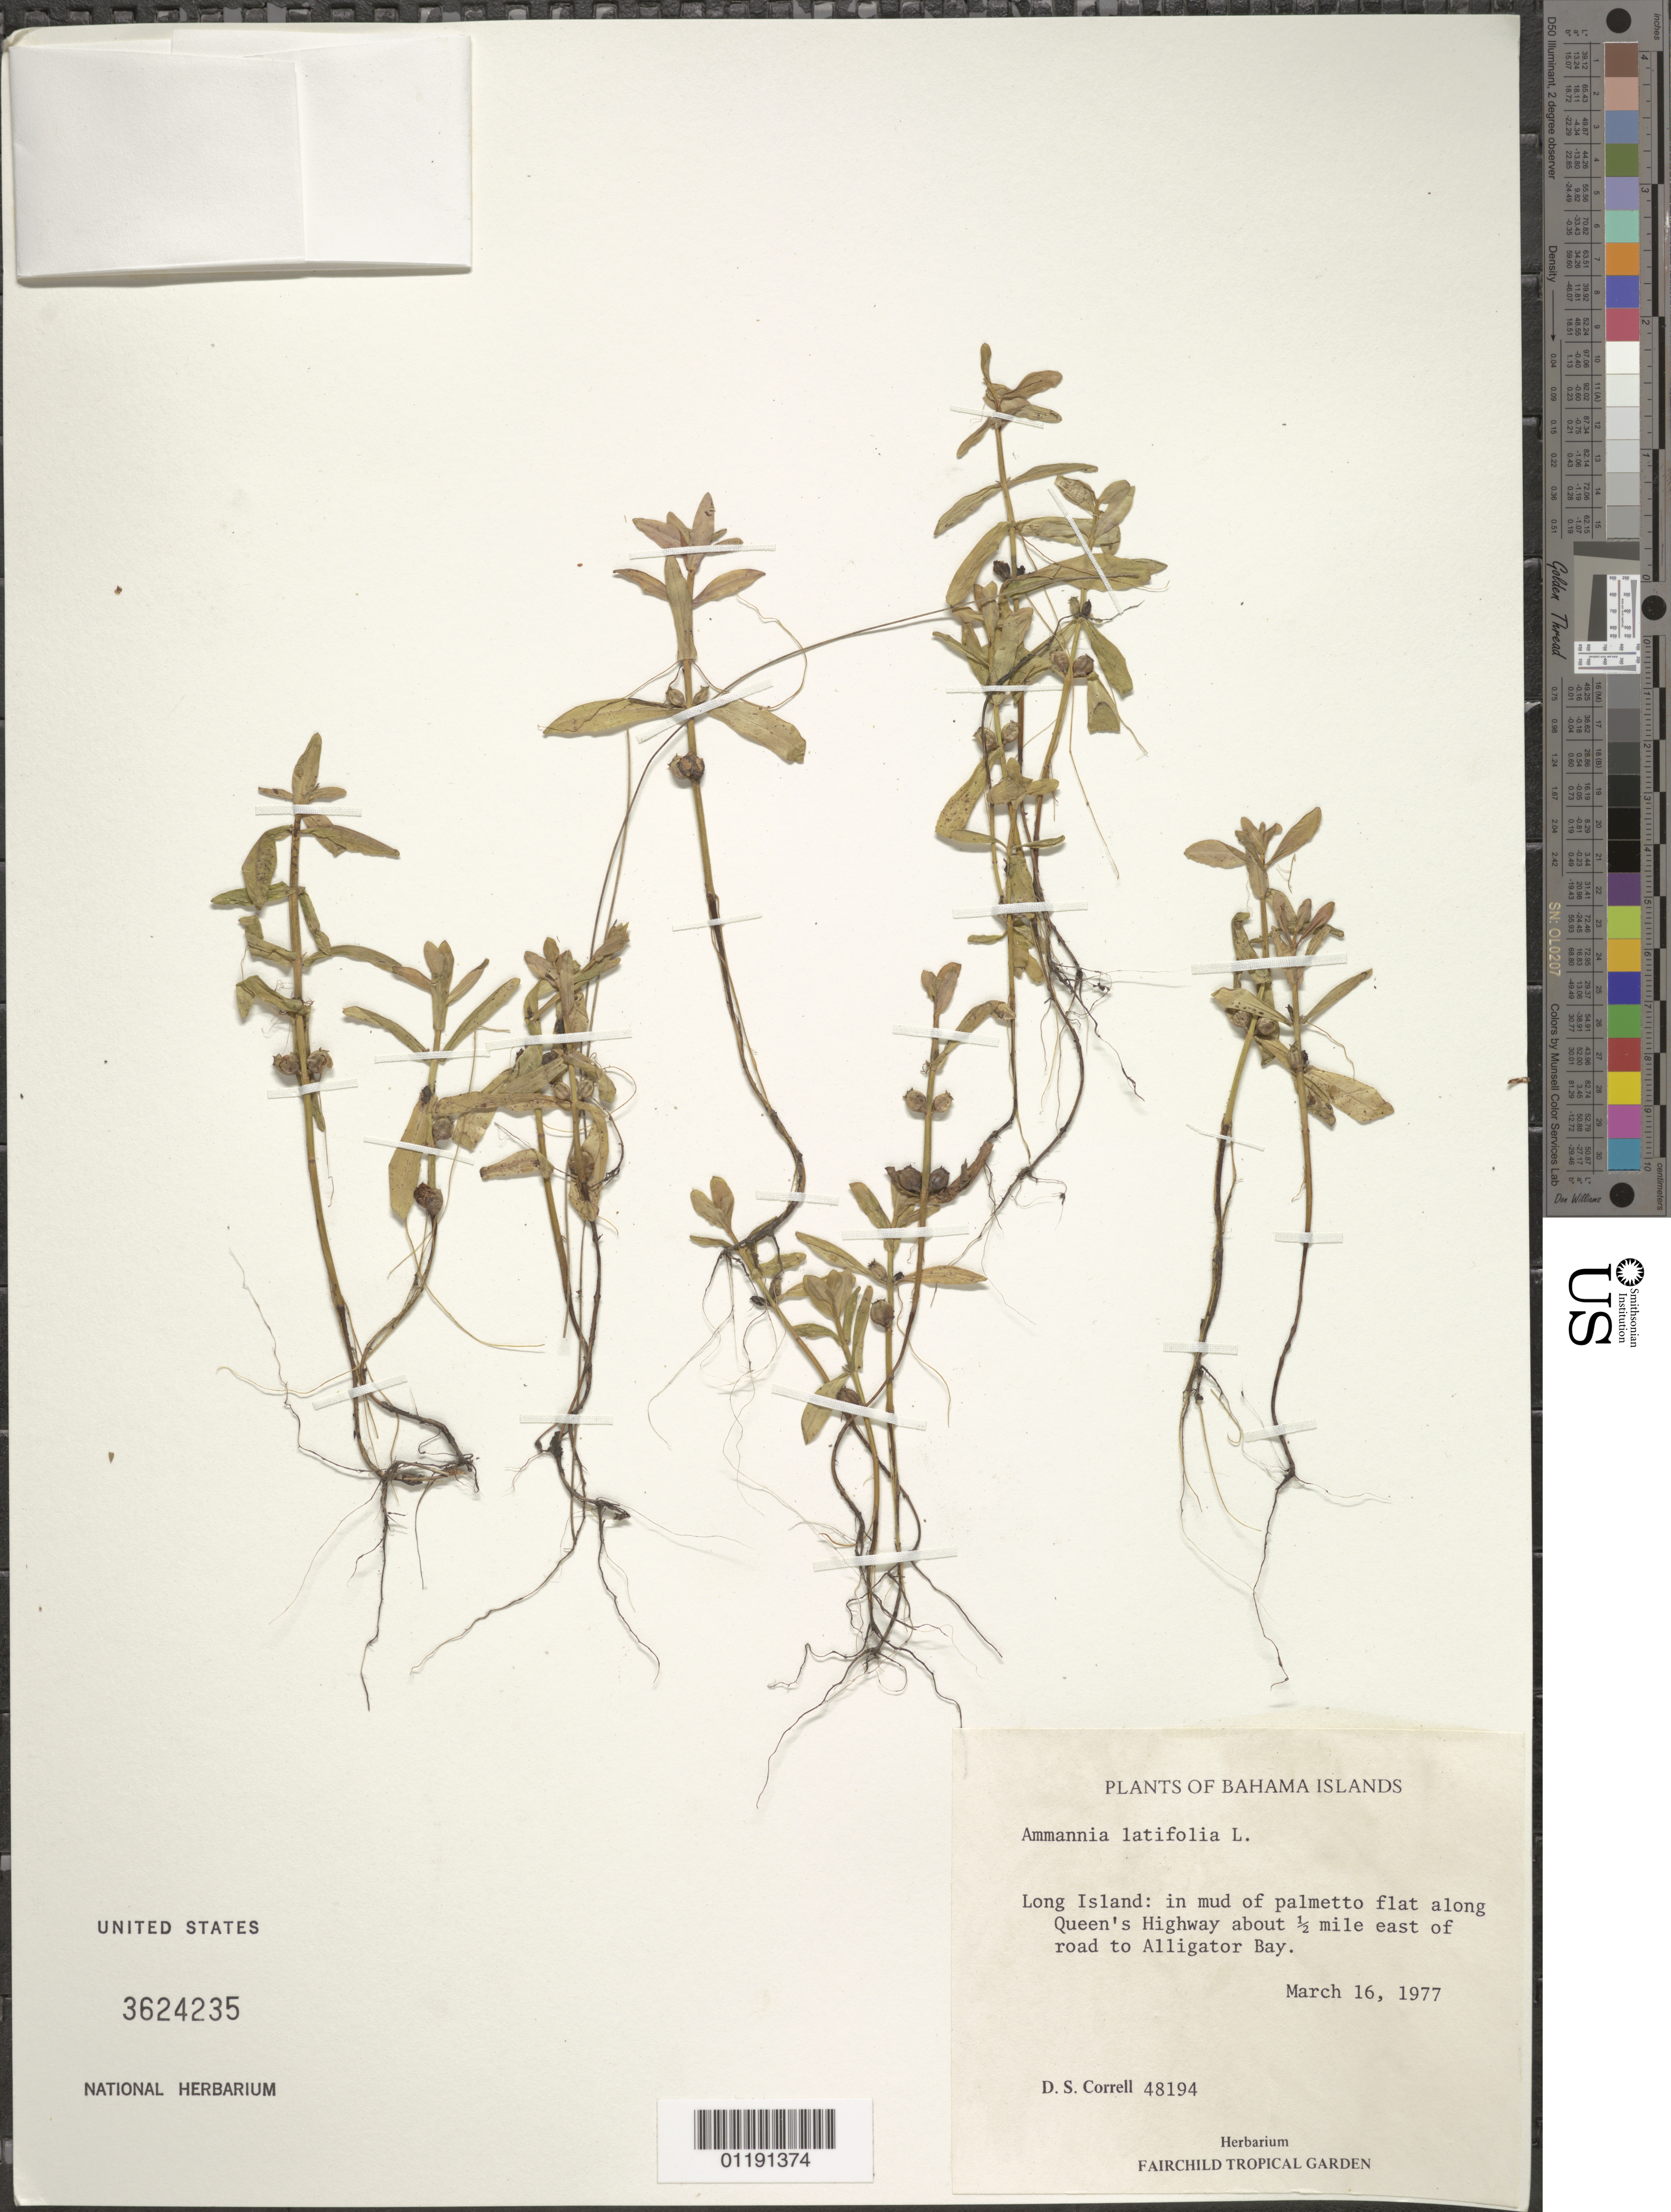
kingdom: Plantae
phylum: Tracheophyta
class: Magnoliopsida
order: Myrtales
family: Lythraceae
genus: Ammannia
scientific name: Ammannia latifolia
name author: L.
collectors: D. S. Correll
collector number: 48194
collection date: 1977-03-16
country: Bahamas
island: Long Island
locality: In mud of palmetto flat along Queen's Highway about 1/2 miles E of road to Alligator Bay.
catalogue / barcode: US 3624235